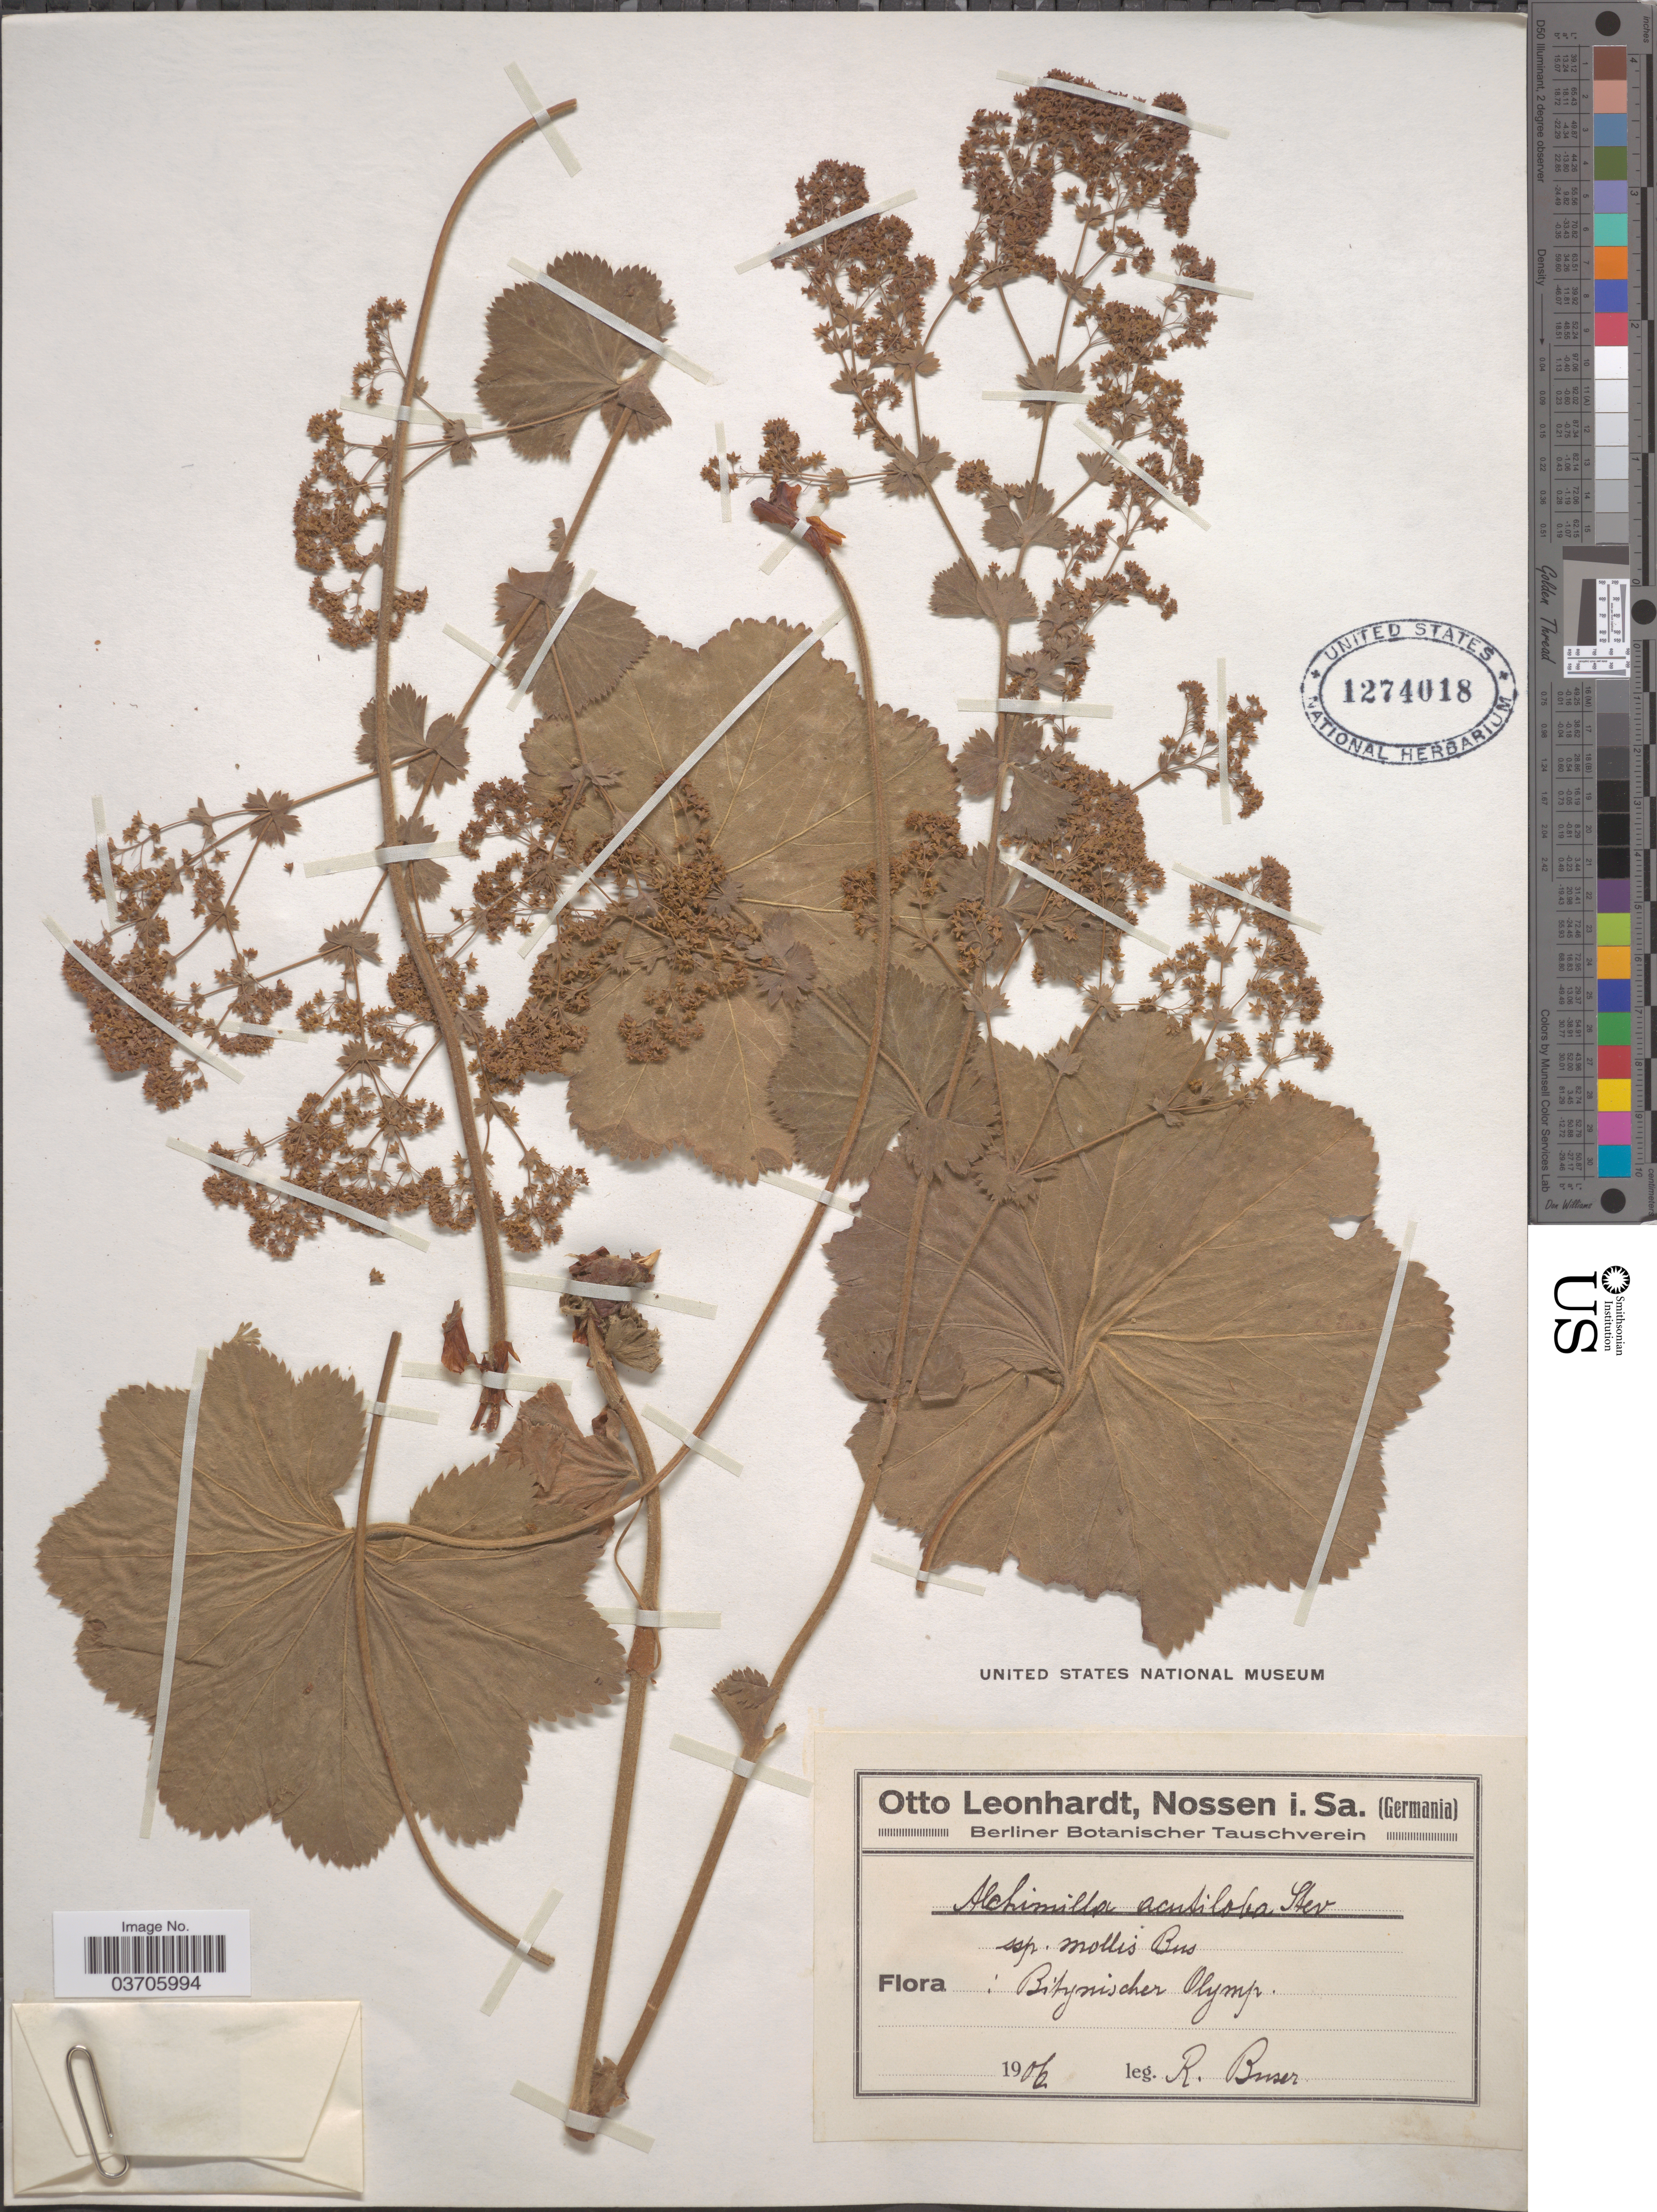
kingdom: Plantae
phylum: Tracheophyta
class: Magnoliopsida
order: Rosales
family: Rosaceae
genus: Alchemilla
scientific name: Alchemilla acutiloba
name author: Opiz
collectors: R. Buser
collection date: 1906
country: Germany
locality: Bitynischer Olymp.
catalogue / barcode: US 1274018